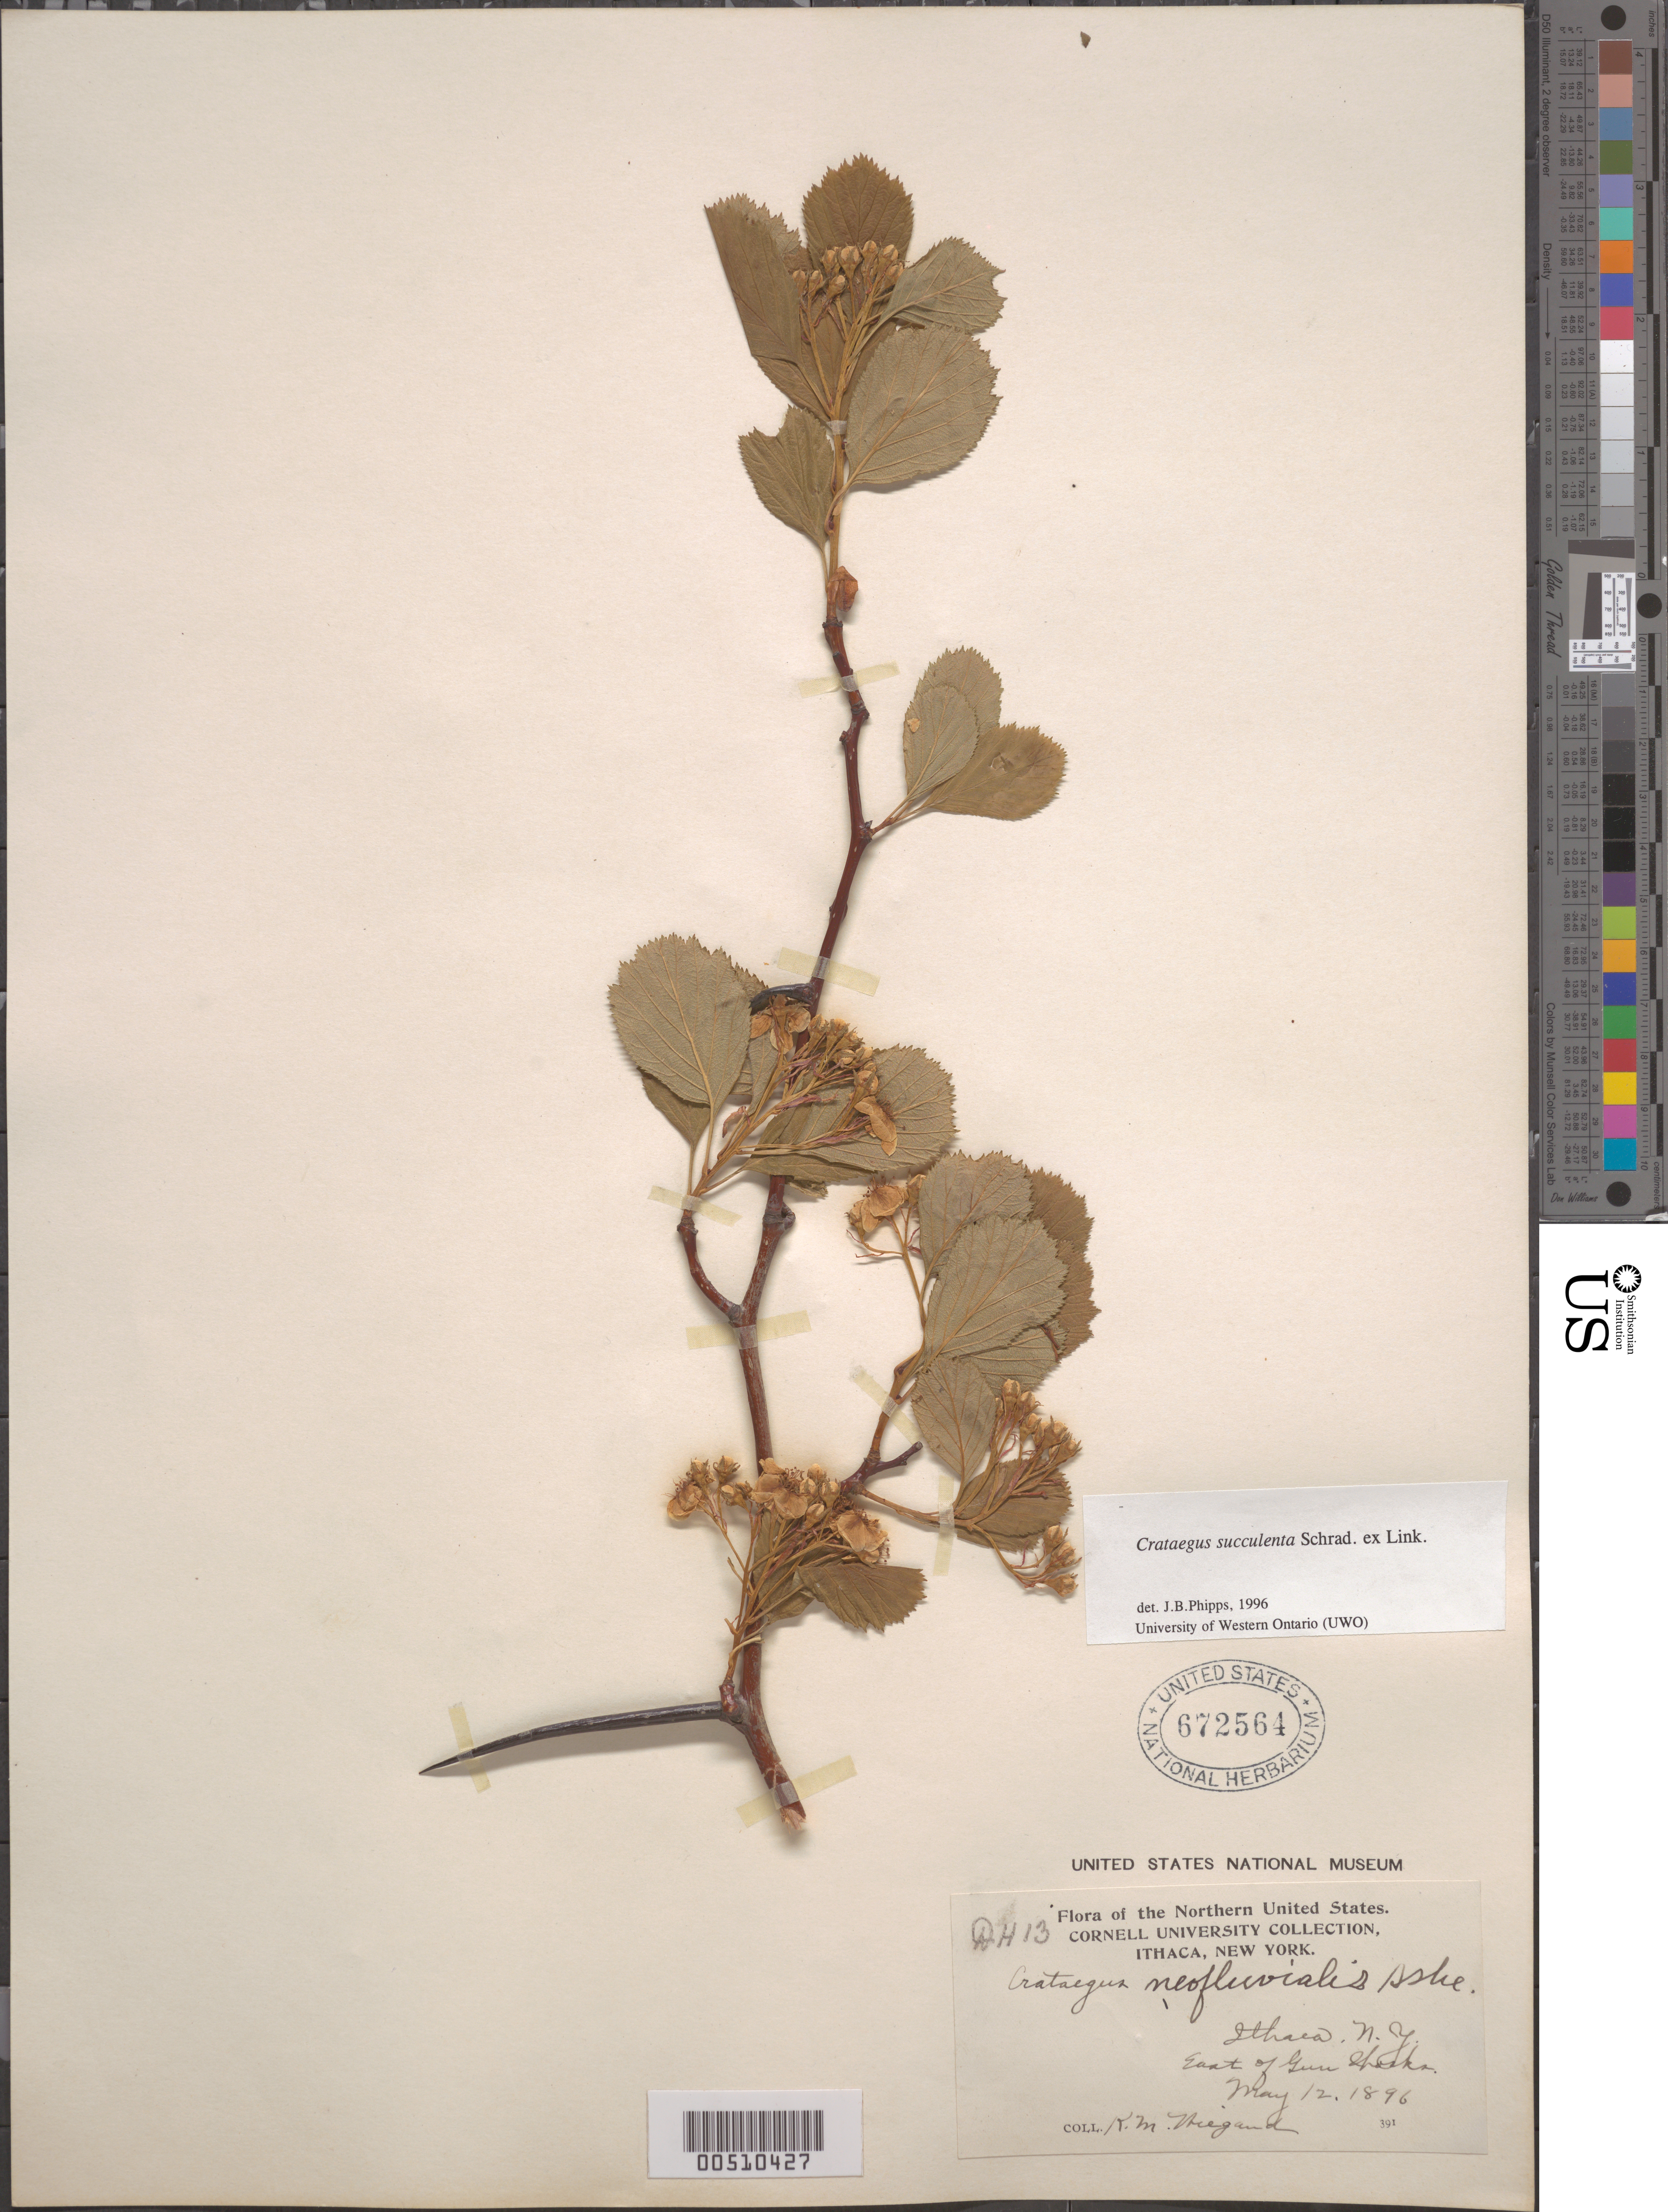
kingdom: Plantae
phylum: Tracheophyta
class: Magnoliopsida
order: Rosales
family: Rosaceae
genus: Crataegus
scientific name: Crataegus succulenta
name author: Schrad. ex Link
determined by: Phipps, James B., (UWO), University of Western Ontario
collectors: K. M. Wiegand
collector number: DH13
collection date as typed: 12 May 1896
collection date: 1896-05-12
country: United States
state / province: New York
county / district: Tompkins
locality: Ithaca, E of Gun Shocks (?)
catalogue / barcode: US 672564